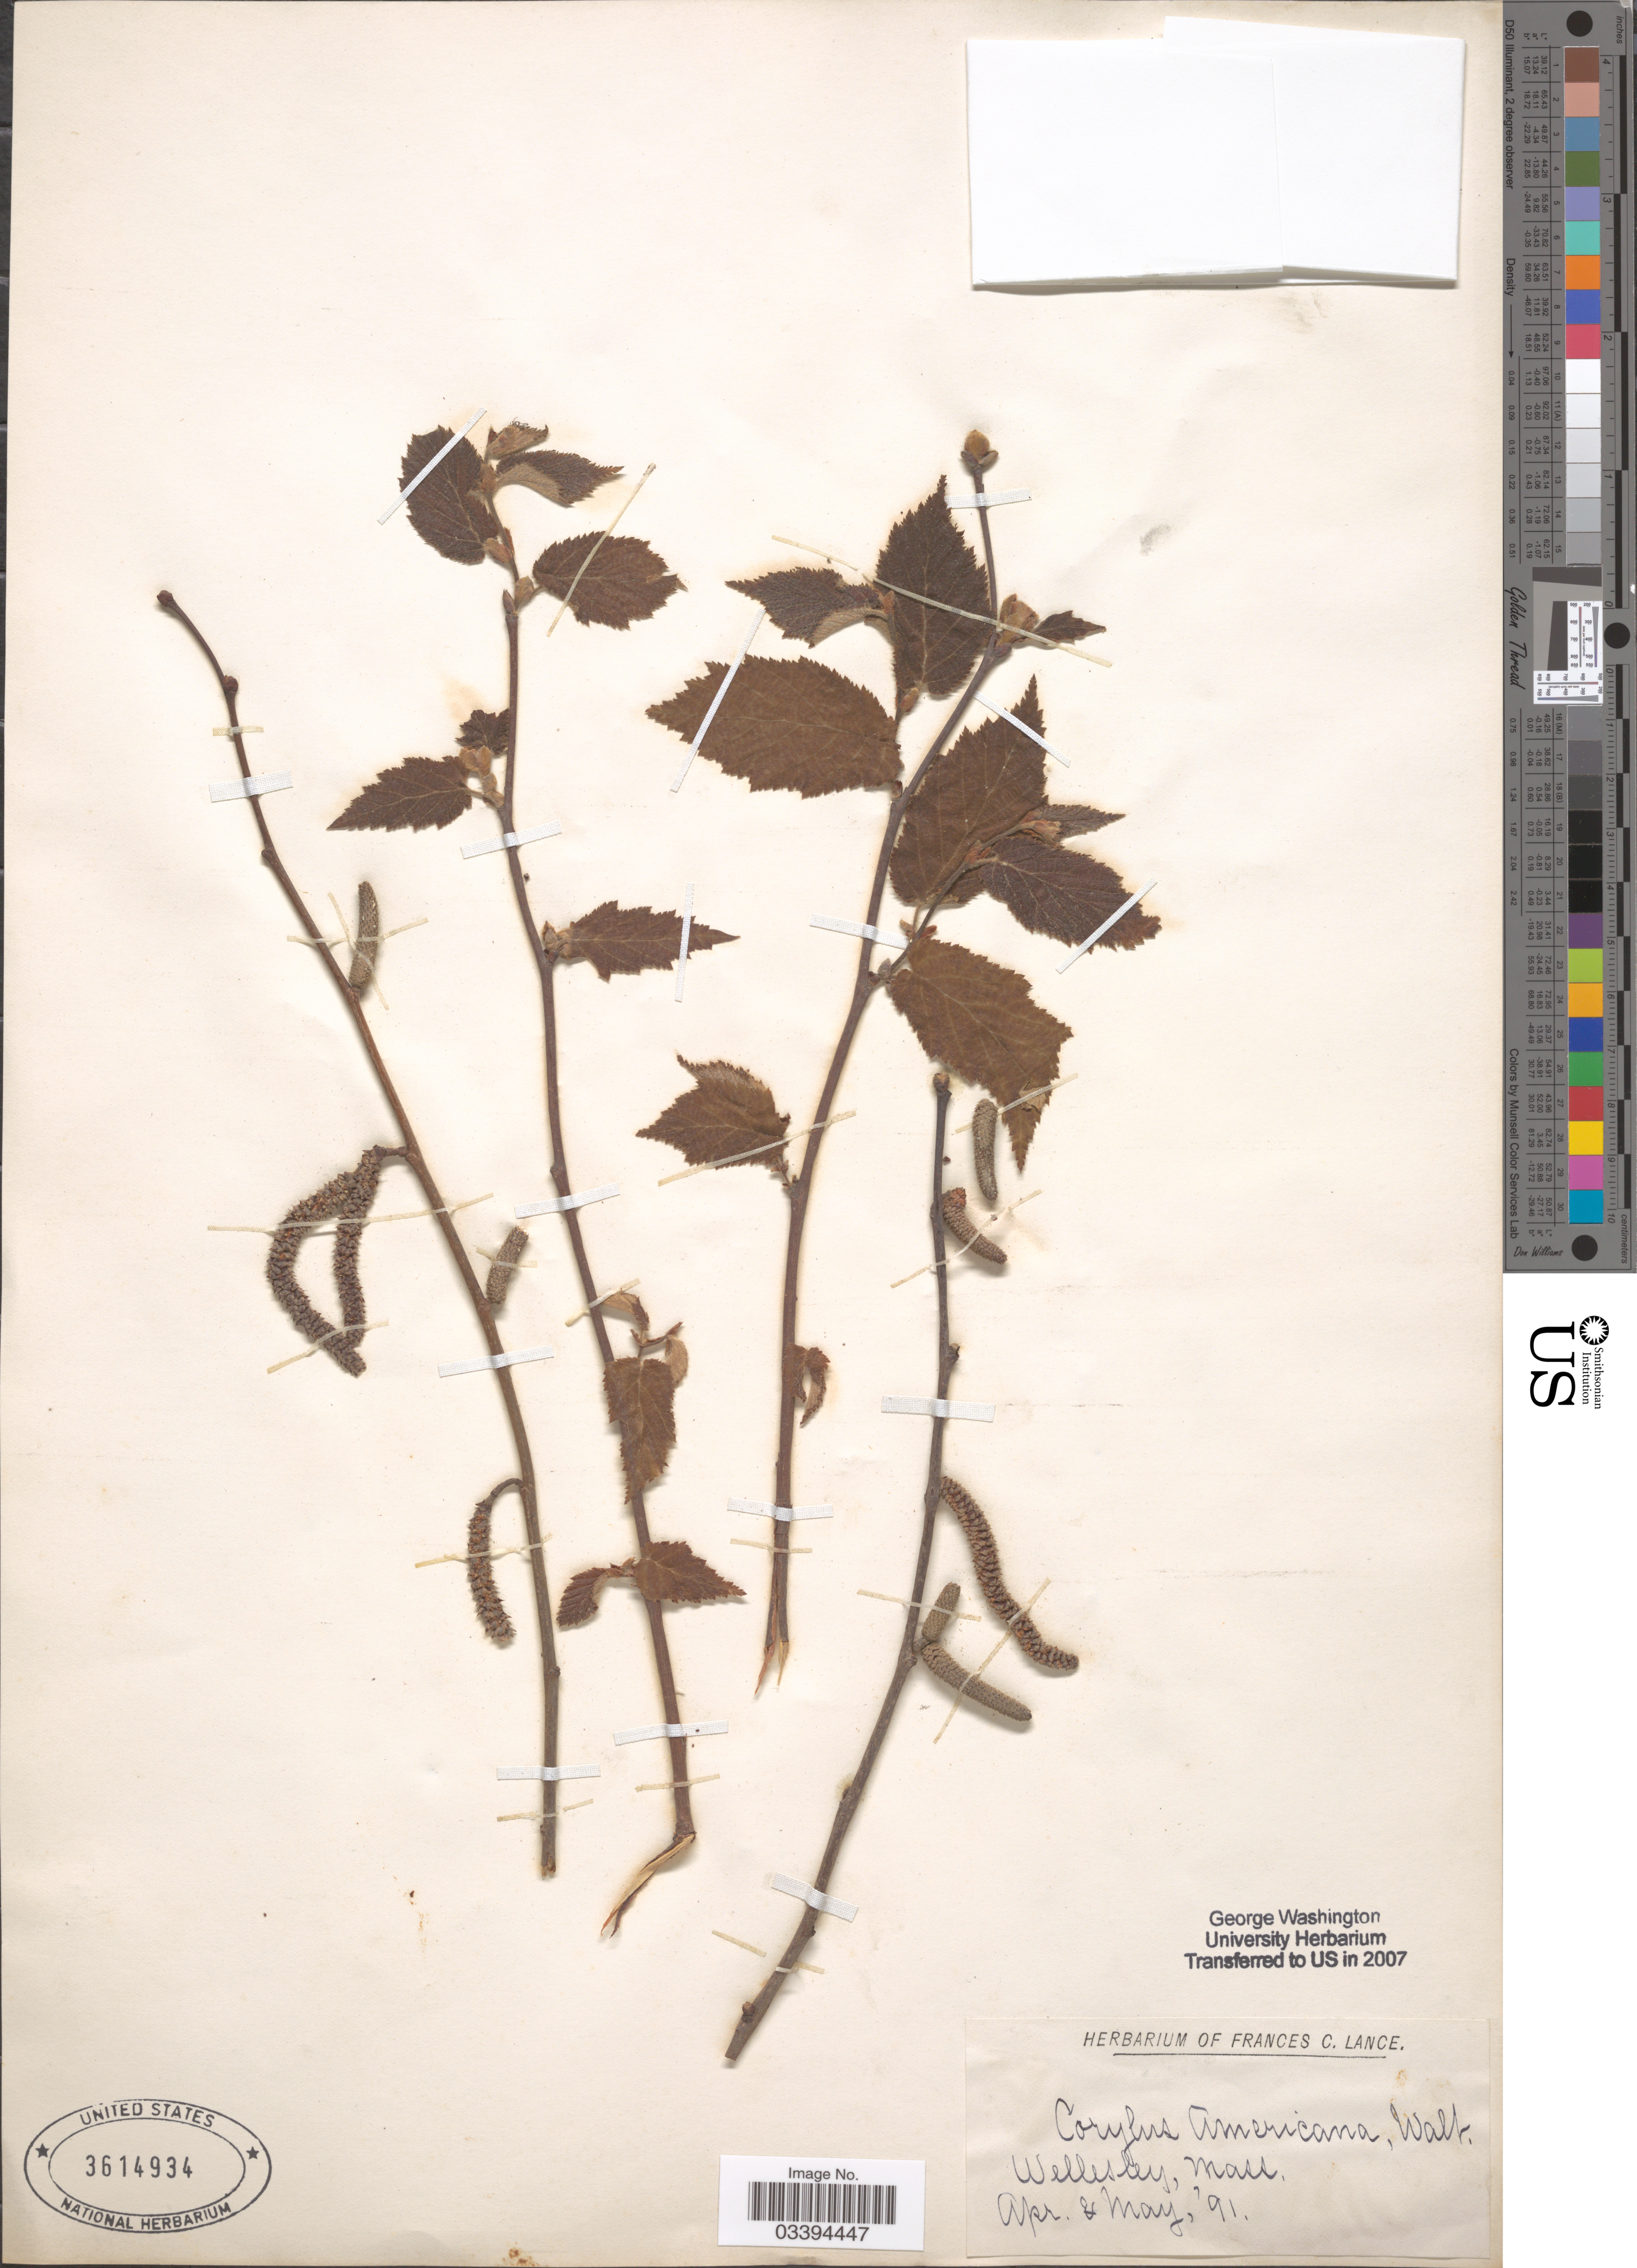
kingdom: Plantae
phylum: Tracheophyta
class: Magnoliopsida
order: Fagales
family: Betulaceae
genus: Corylus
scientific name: Corylus americana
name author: Walter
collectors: ex herb. Frances C. Lance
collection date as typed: Transcribed d/m/y: /4/91 to /5/91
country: United States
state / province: Massachusetts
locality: Wellesley.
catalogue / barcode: US 3614934